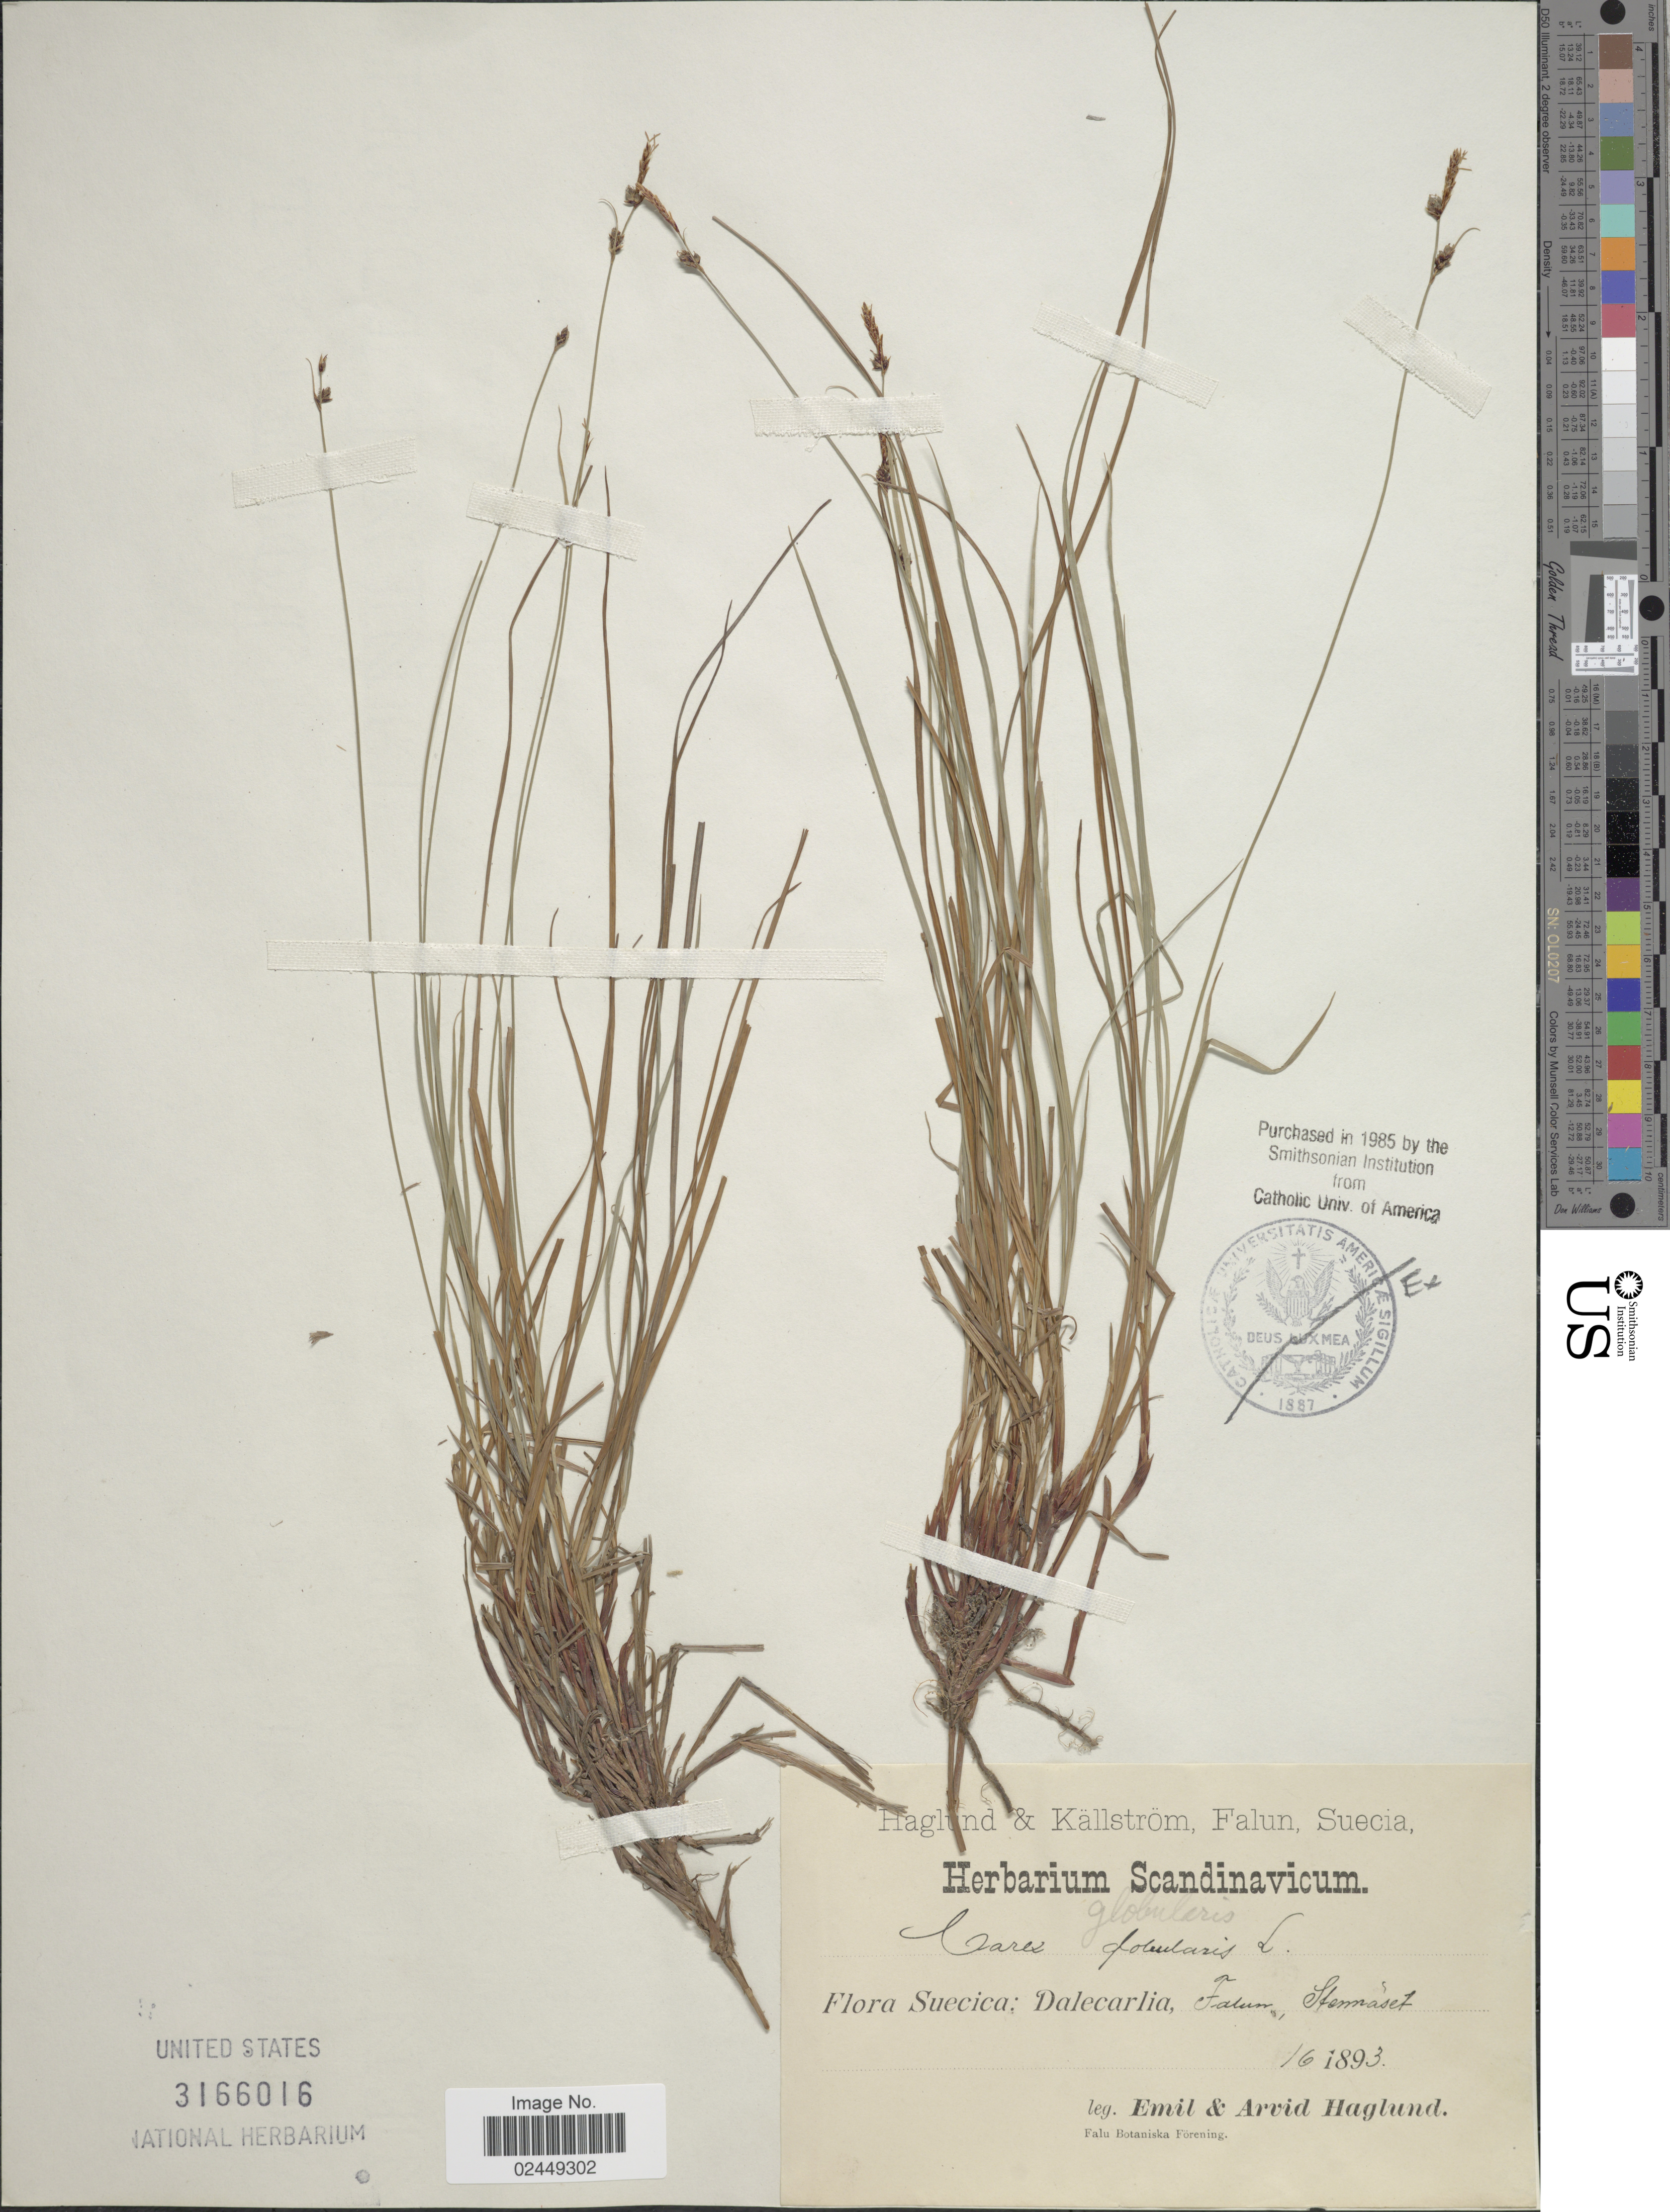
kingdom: Plantae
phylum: Tracheophyta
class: Liliopsida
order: Poales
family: Cyperaceae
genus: Carex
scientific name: Carex globularis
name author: L.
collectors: E. Haglund & A. Haglund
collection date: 1893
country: Sweden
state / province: Dalarna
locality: Dalecarlia, Falun, Stormaset.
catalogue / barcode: US 3166016